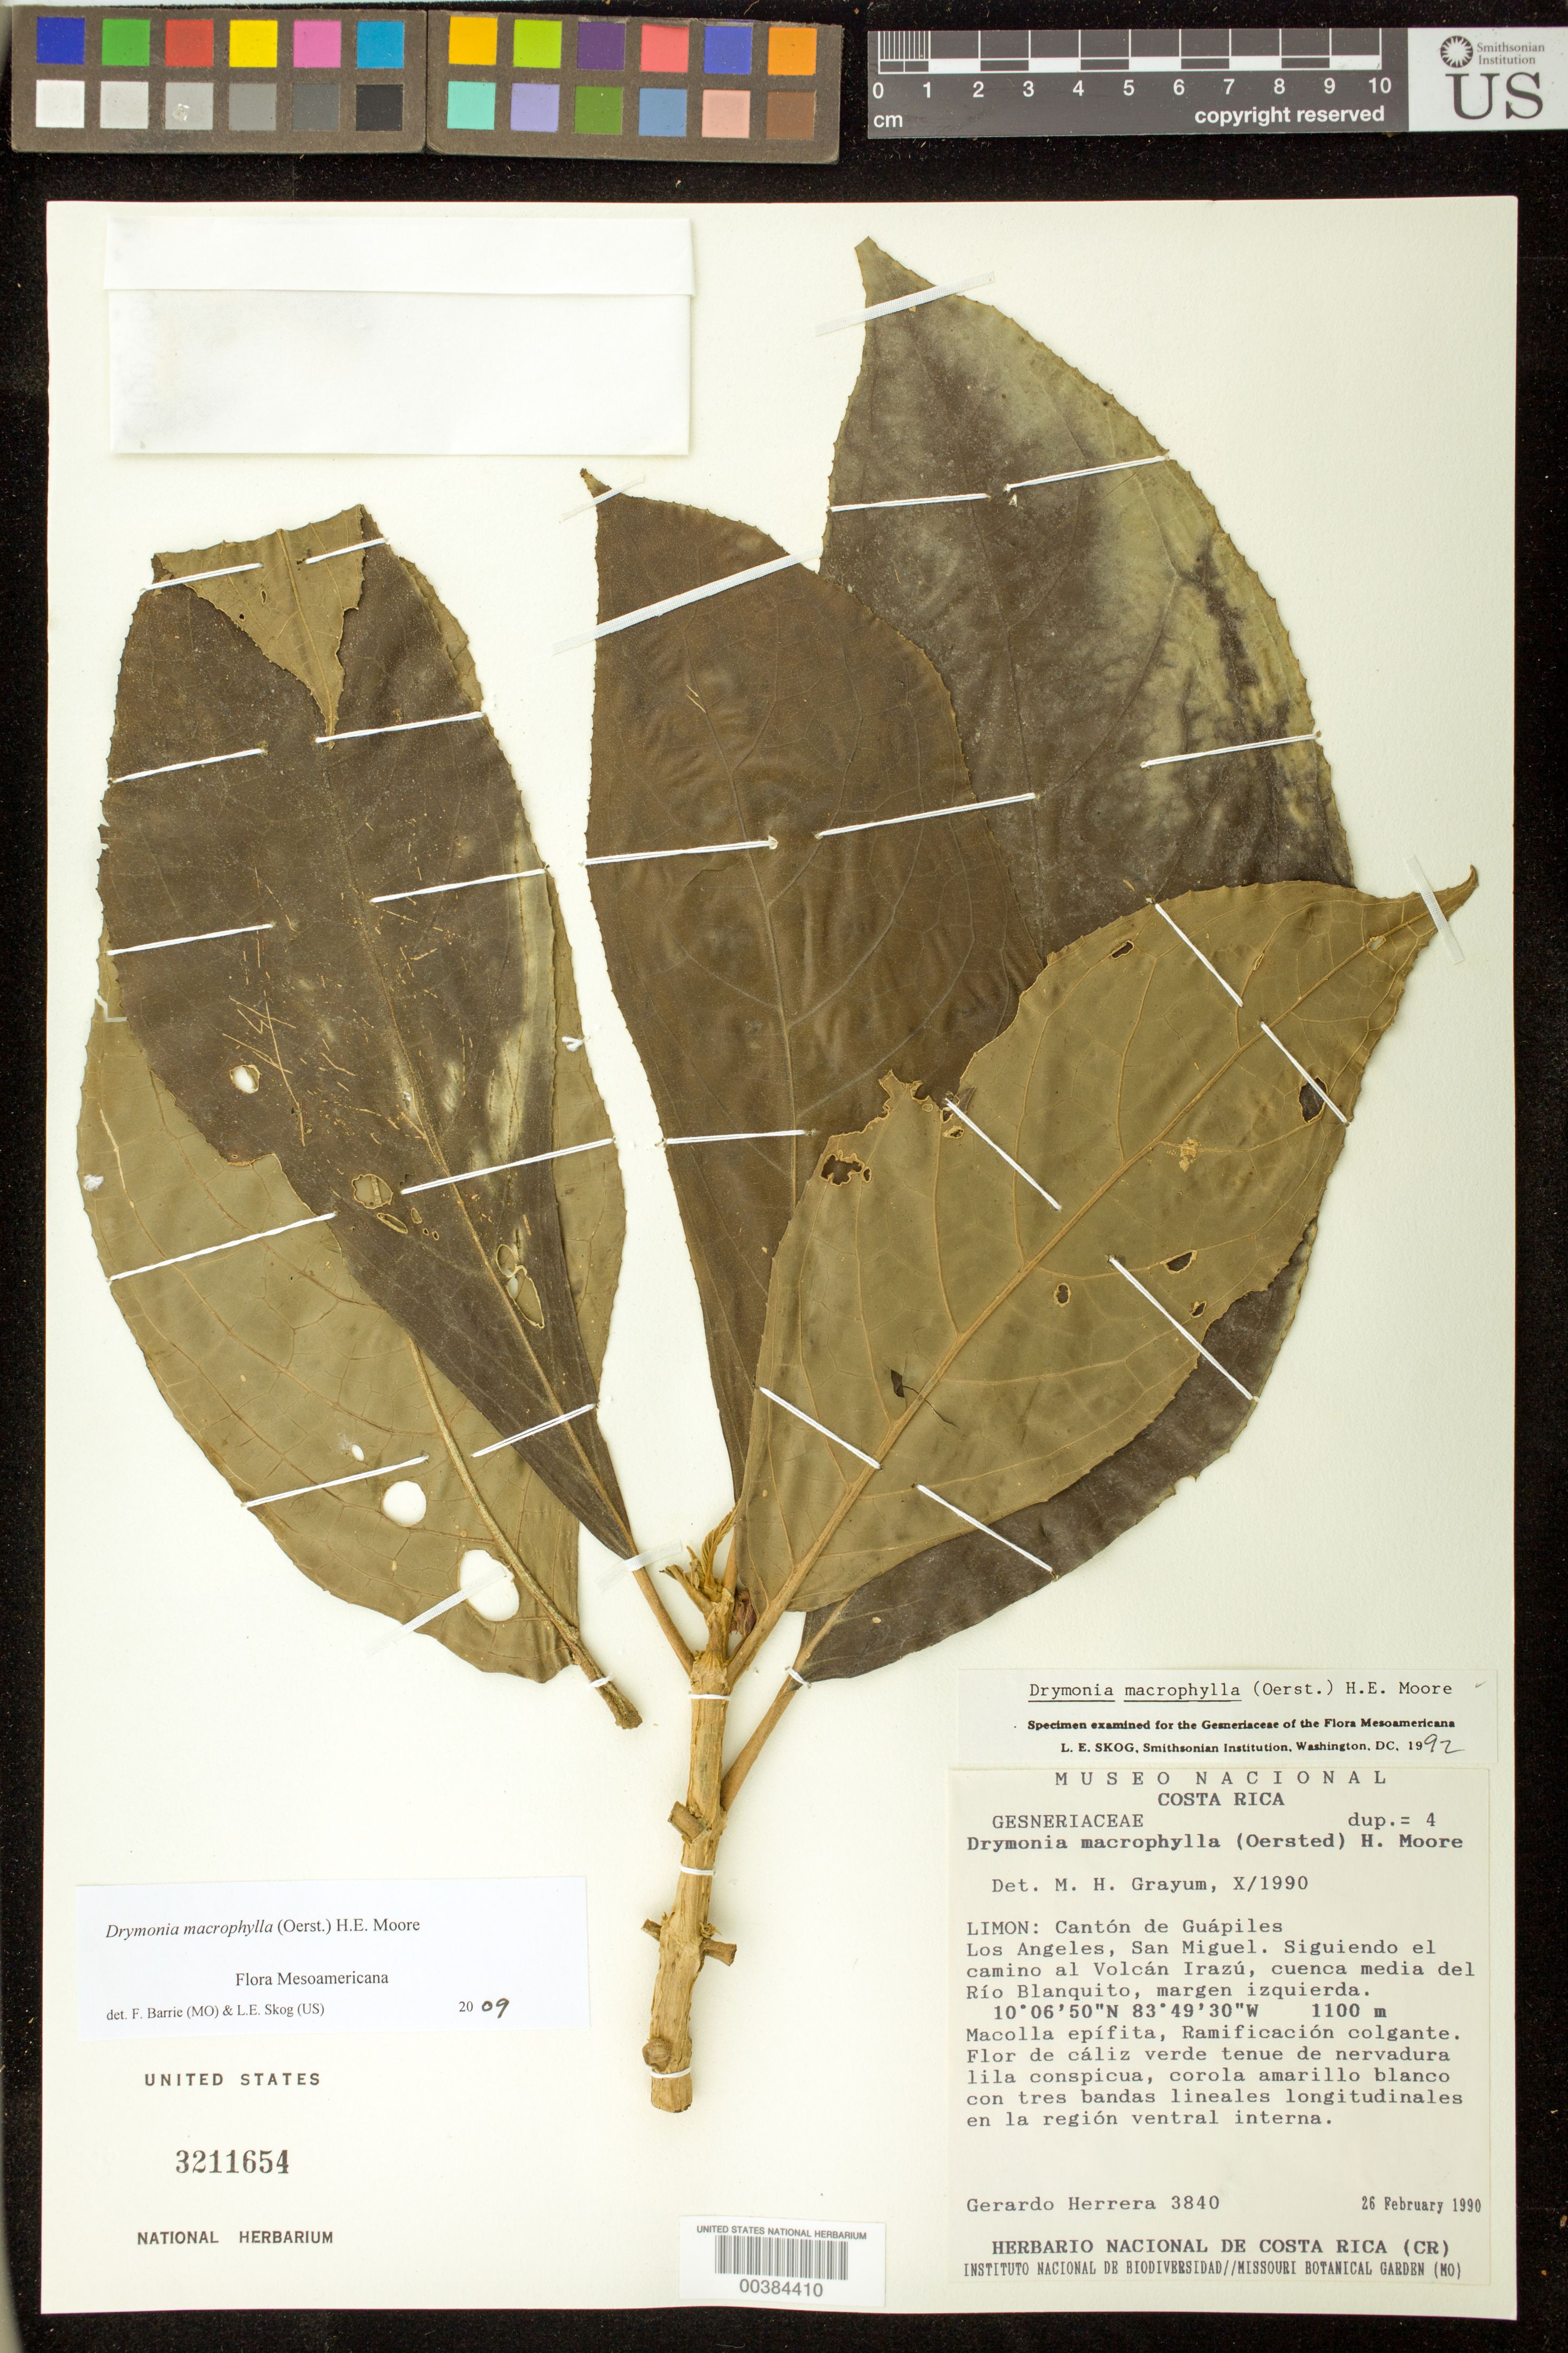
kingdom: Plantae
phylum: Tracheophyta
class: Magnoliopsida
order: Lamiales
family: Gesneriaceae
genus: Drymonia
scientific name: Drymonia macrophylla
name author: (Oerst.) H.E. Moore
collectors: G. Herrera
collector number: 3840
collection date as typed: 26 Feb 1990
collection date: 1990-02-26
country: Costa Rica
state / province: Limón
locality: Cantón Pococí, Dist. Guapiles, Los Angeles, San Miguel. Siguiendo el camino al Volcan Irazu, cuenca media del Rio Blanquito, margen izquierda.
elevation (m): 1100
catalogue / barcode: US 3211654